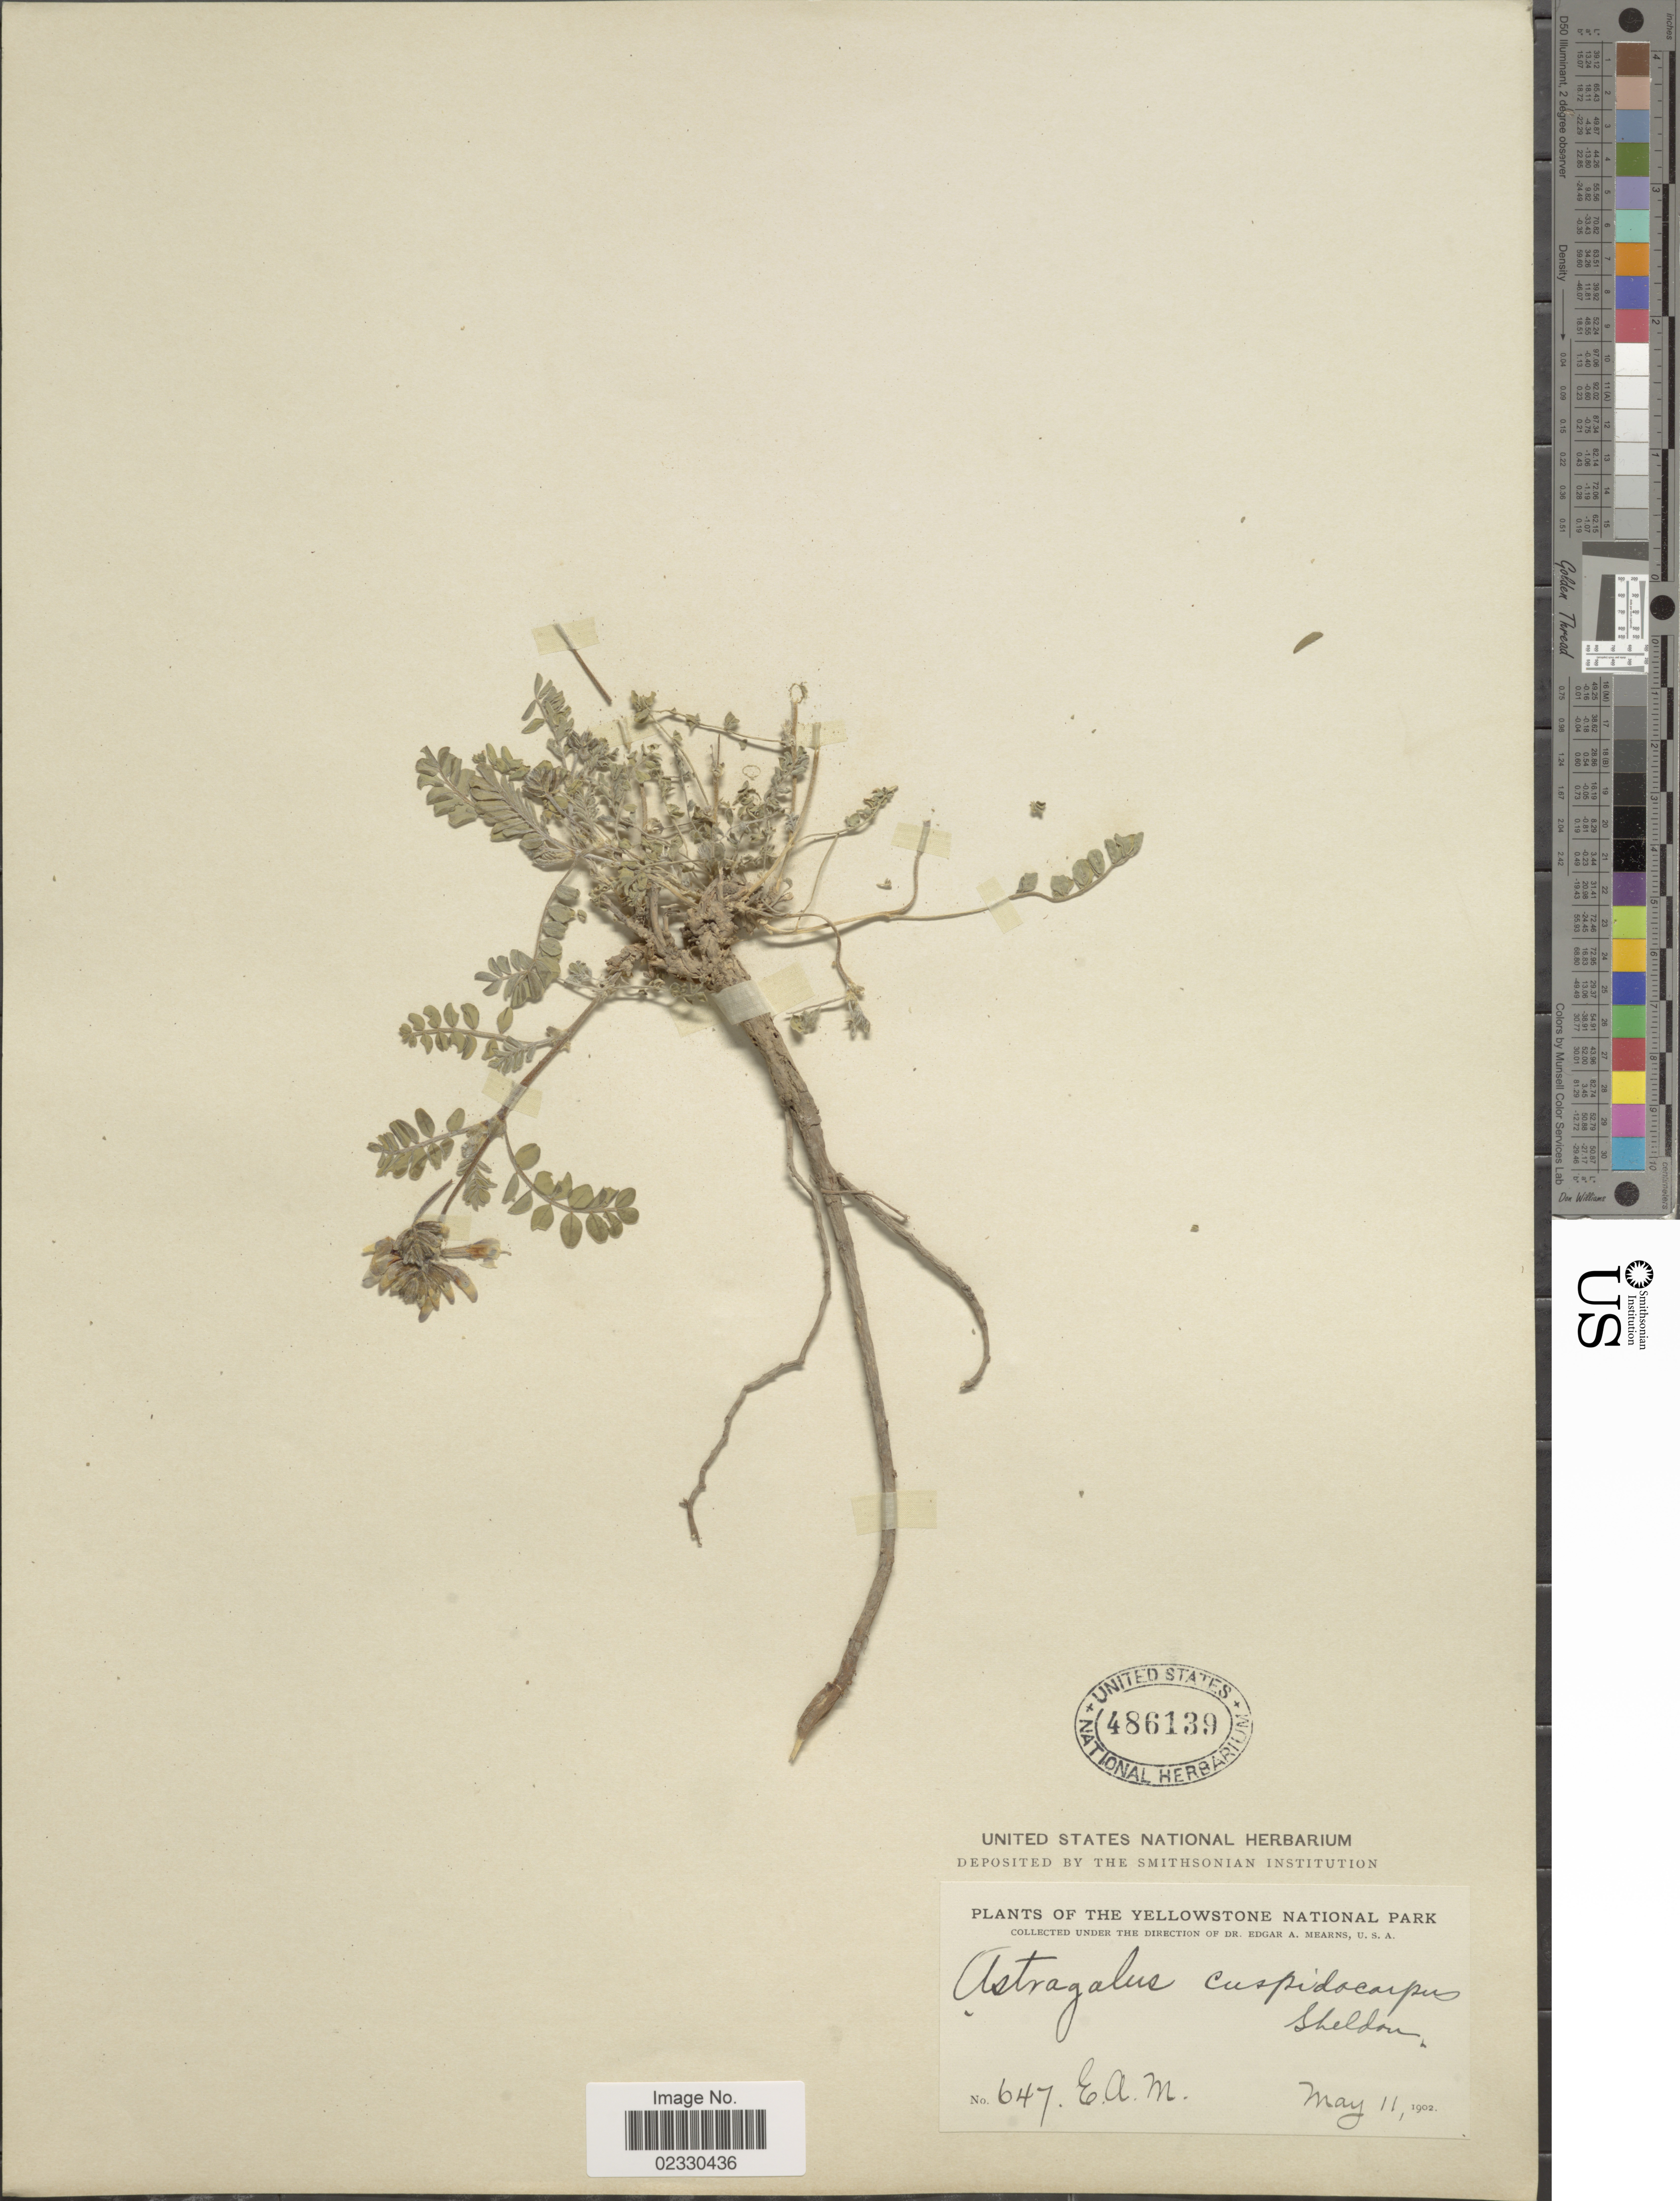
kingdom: Plantae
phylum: Tracheophyta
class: Magnoliopsida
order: Fabales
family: Fabaceae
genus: Astragalus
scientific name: Astragalus cuspidocarpus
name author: E. Sheld.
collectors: E. A. Mearns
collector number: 647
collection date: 1902-05-11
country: United States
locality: Yellowstone Park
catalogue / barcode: US 486139